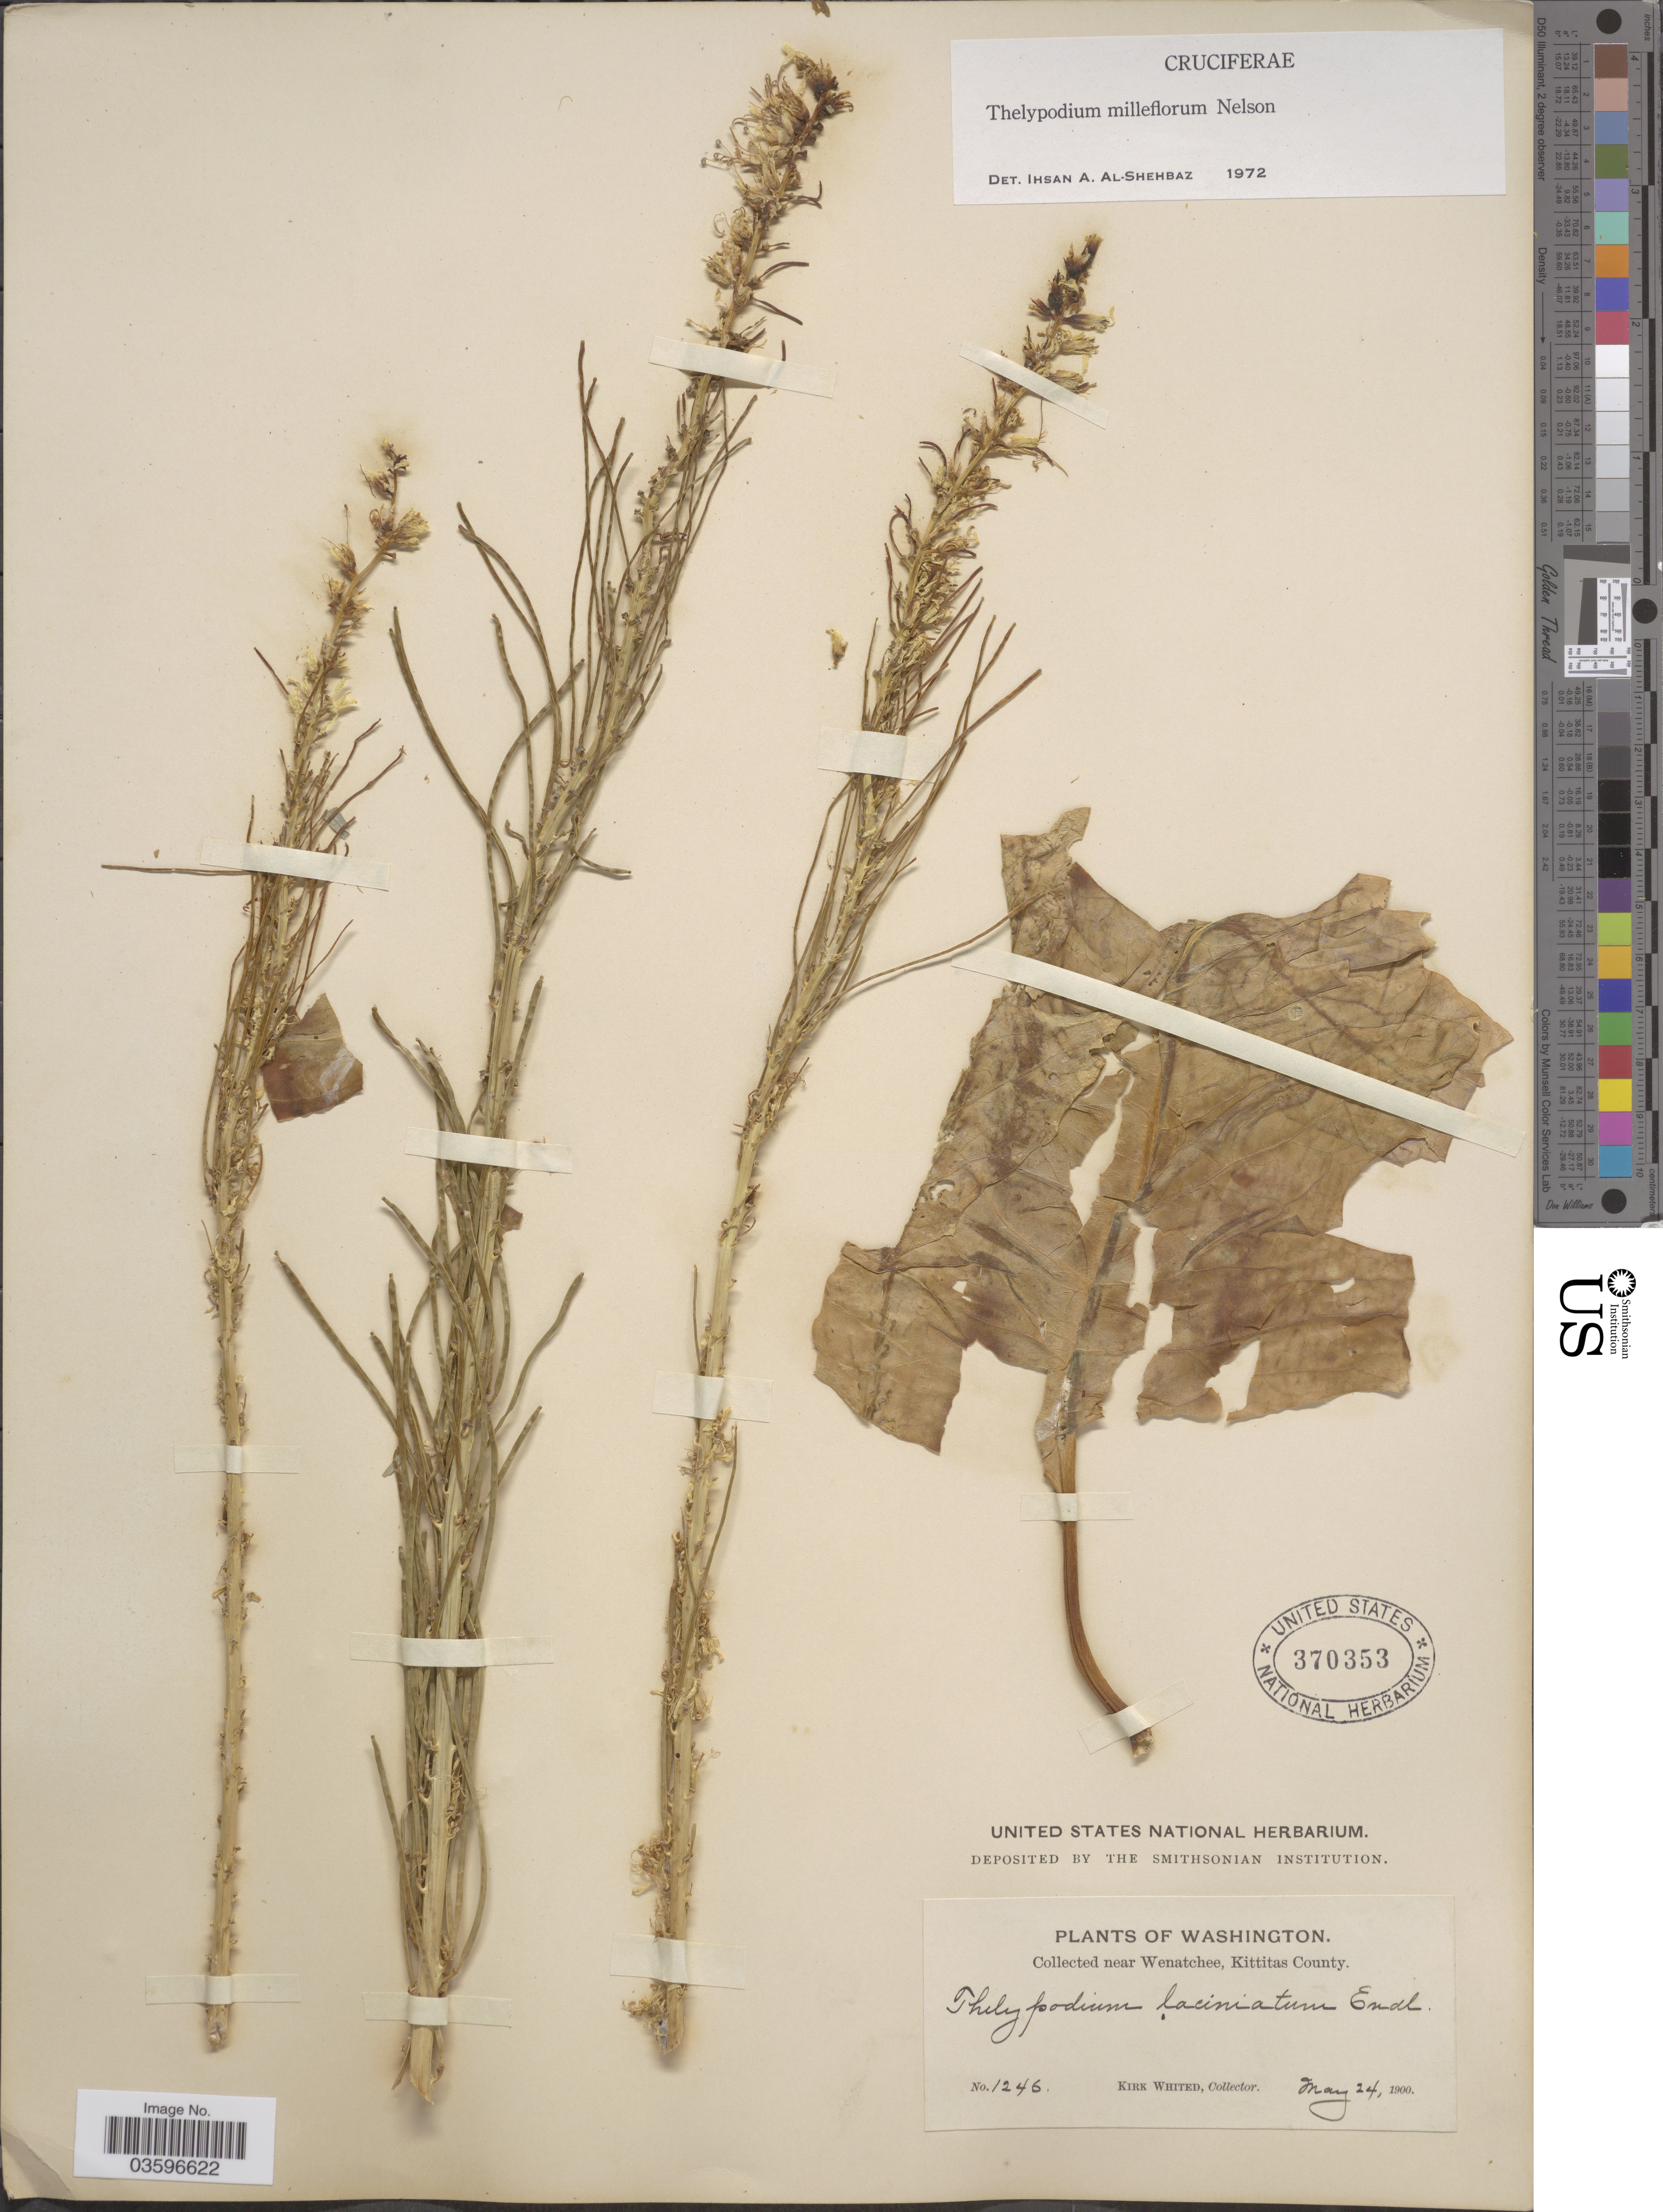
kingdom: Plantae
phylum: Tracheophyta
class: Magnoliopsida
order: Brassicales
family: Brassicaceae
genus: Thelypodium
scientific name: Thelypodium milleflorum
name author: A. Nelson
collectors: K. Whited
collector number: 1246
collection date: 1900-05-24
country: United States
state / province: Washington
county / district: Kittitas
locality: Near Wenatchee, Kittitas County.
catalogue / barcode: US 370353